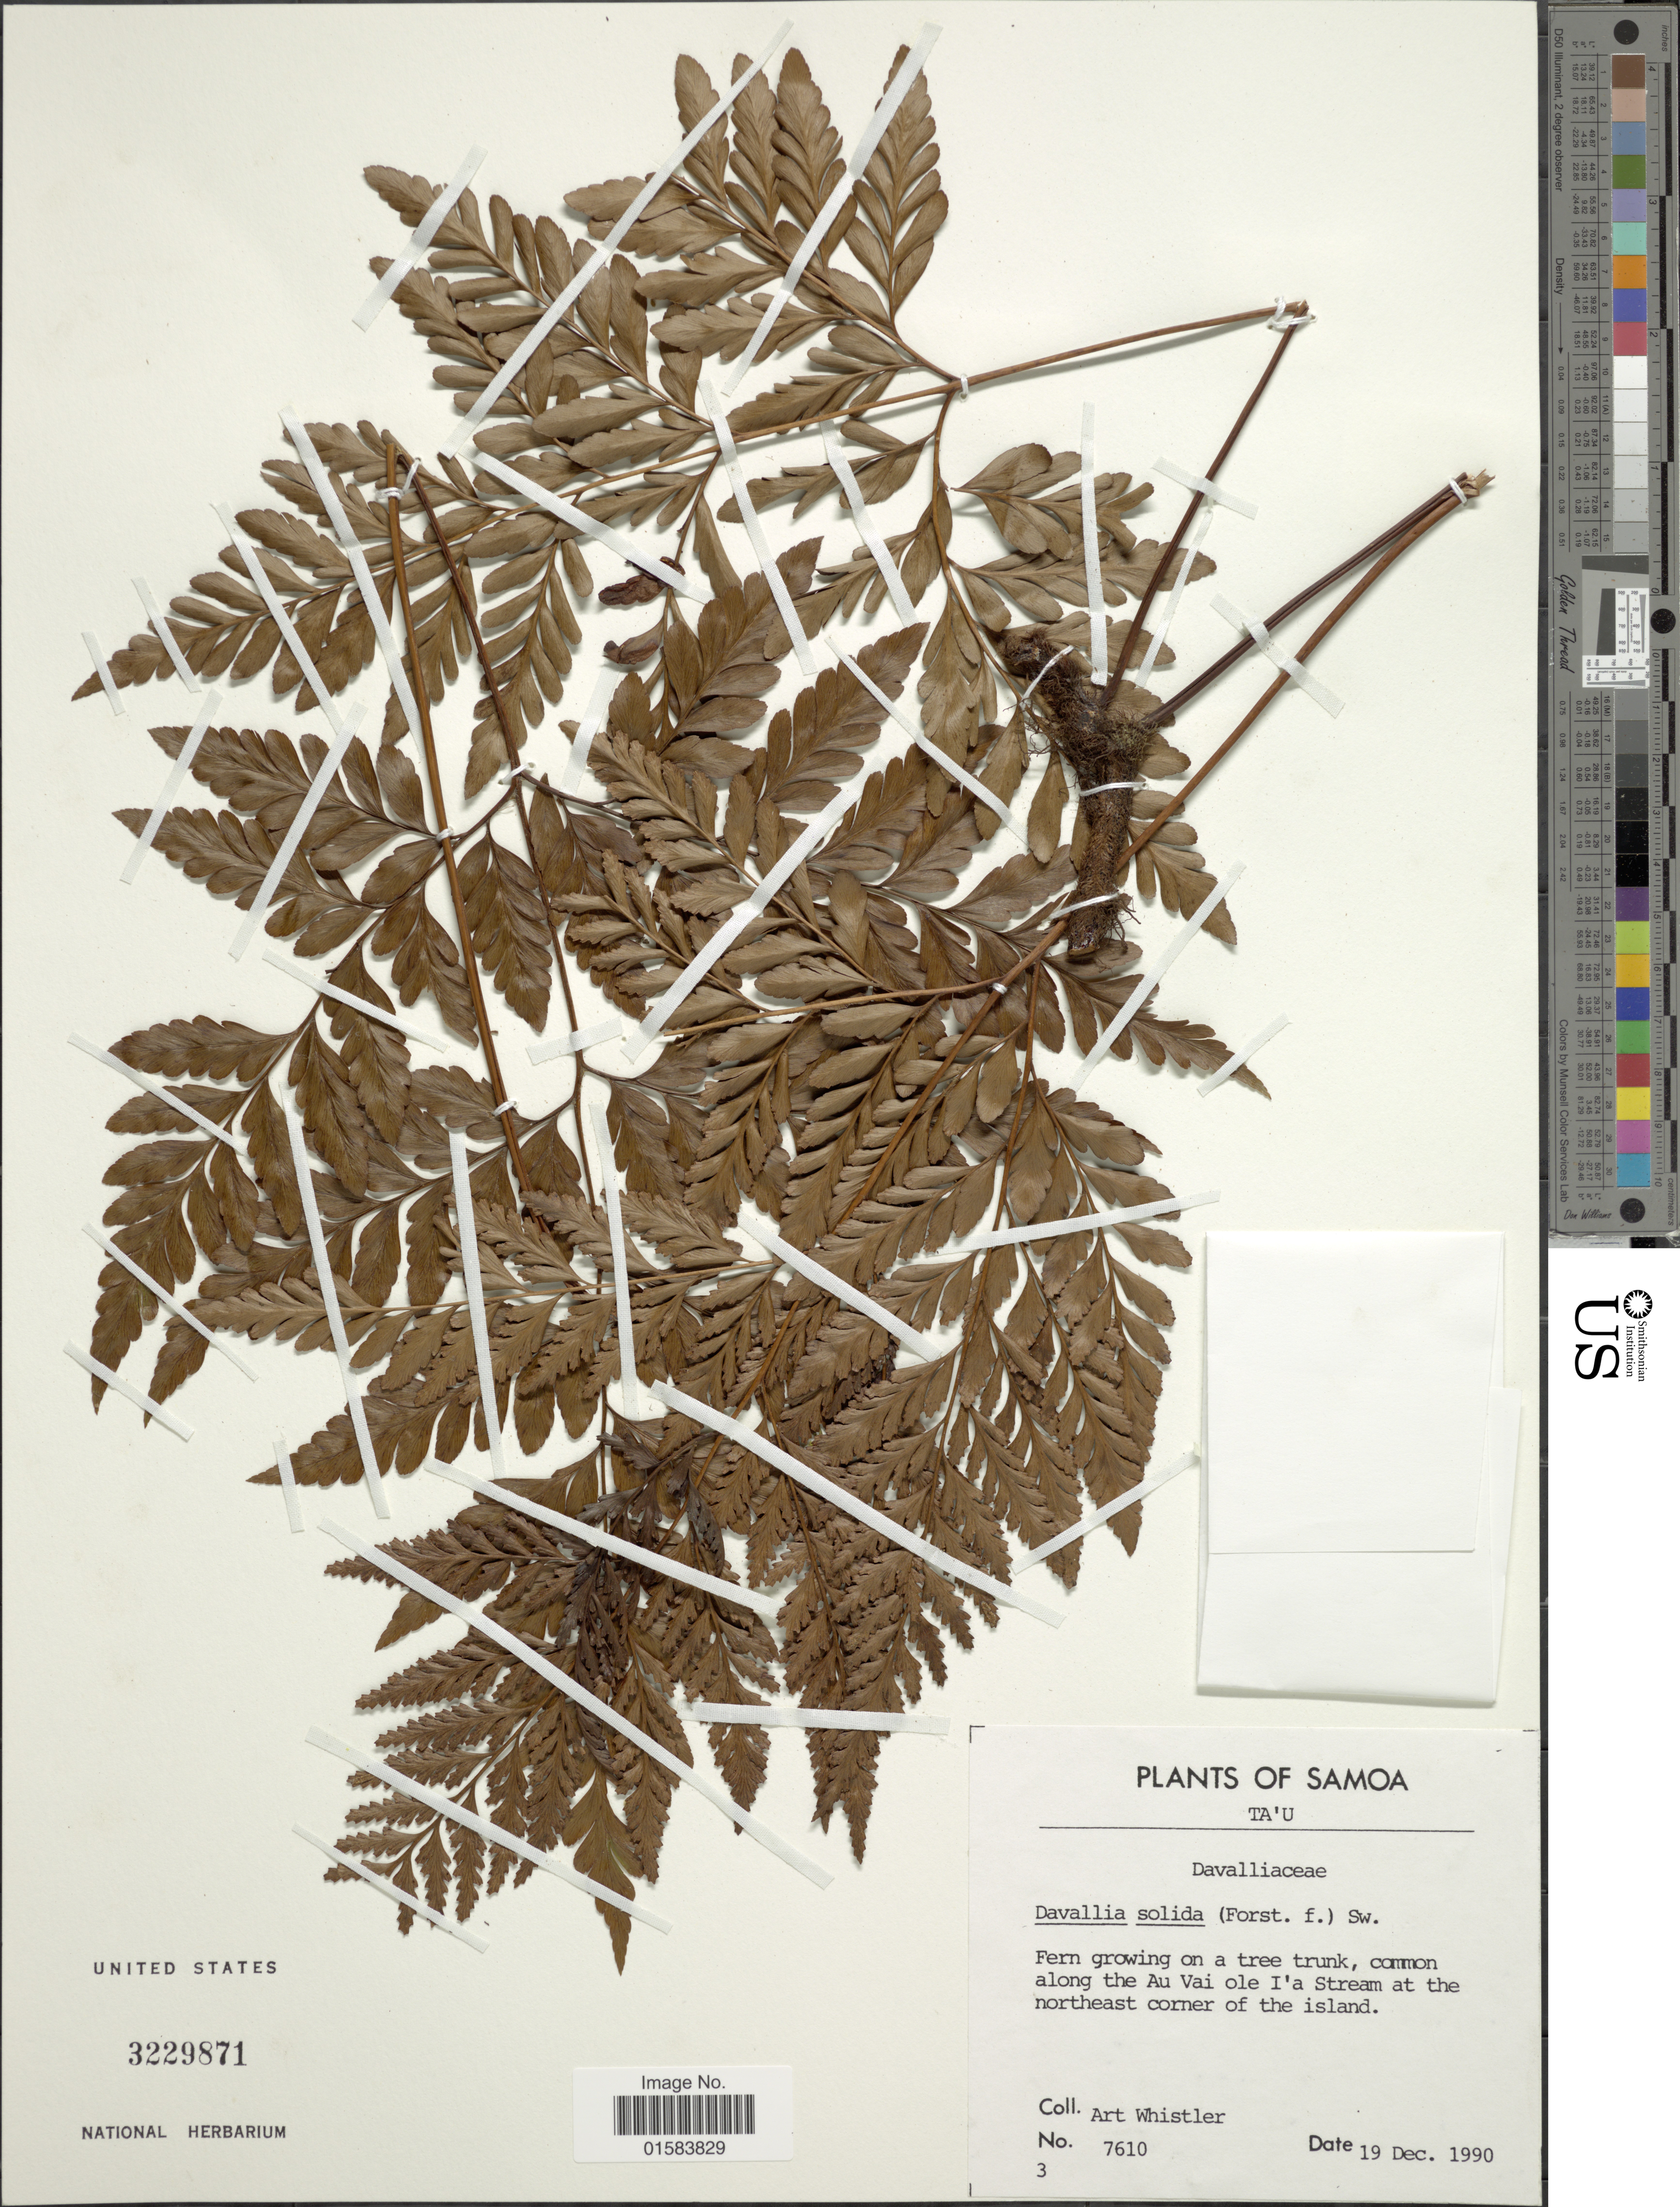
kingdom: Plantae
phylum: Tracheophyta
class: Polypodiopsida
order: Polypodiales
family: Davalliaceae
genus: Davallia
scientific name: Davallia solida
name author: (G. Forst.) Sw.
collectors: A. Whistler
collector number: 7610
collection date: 1990-12-19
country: American Samoa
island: Ta'u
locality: common along the Au Vai ole I'a Stream at the northeast corner of the island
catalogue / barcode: US 3229871